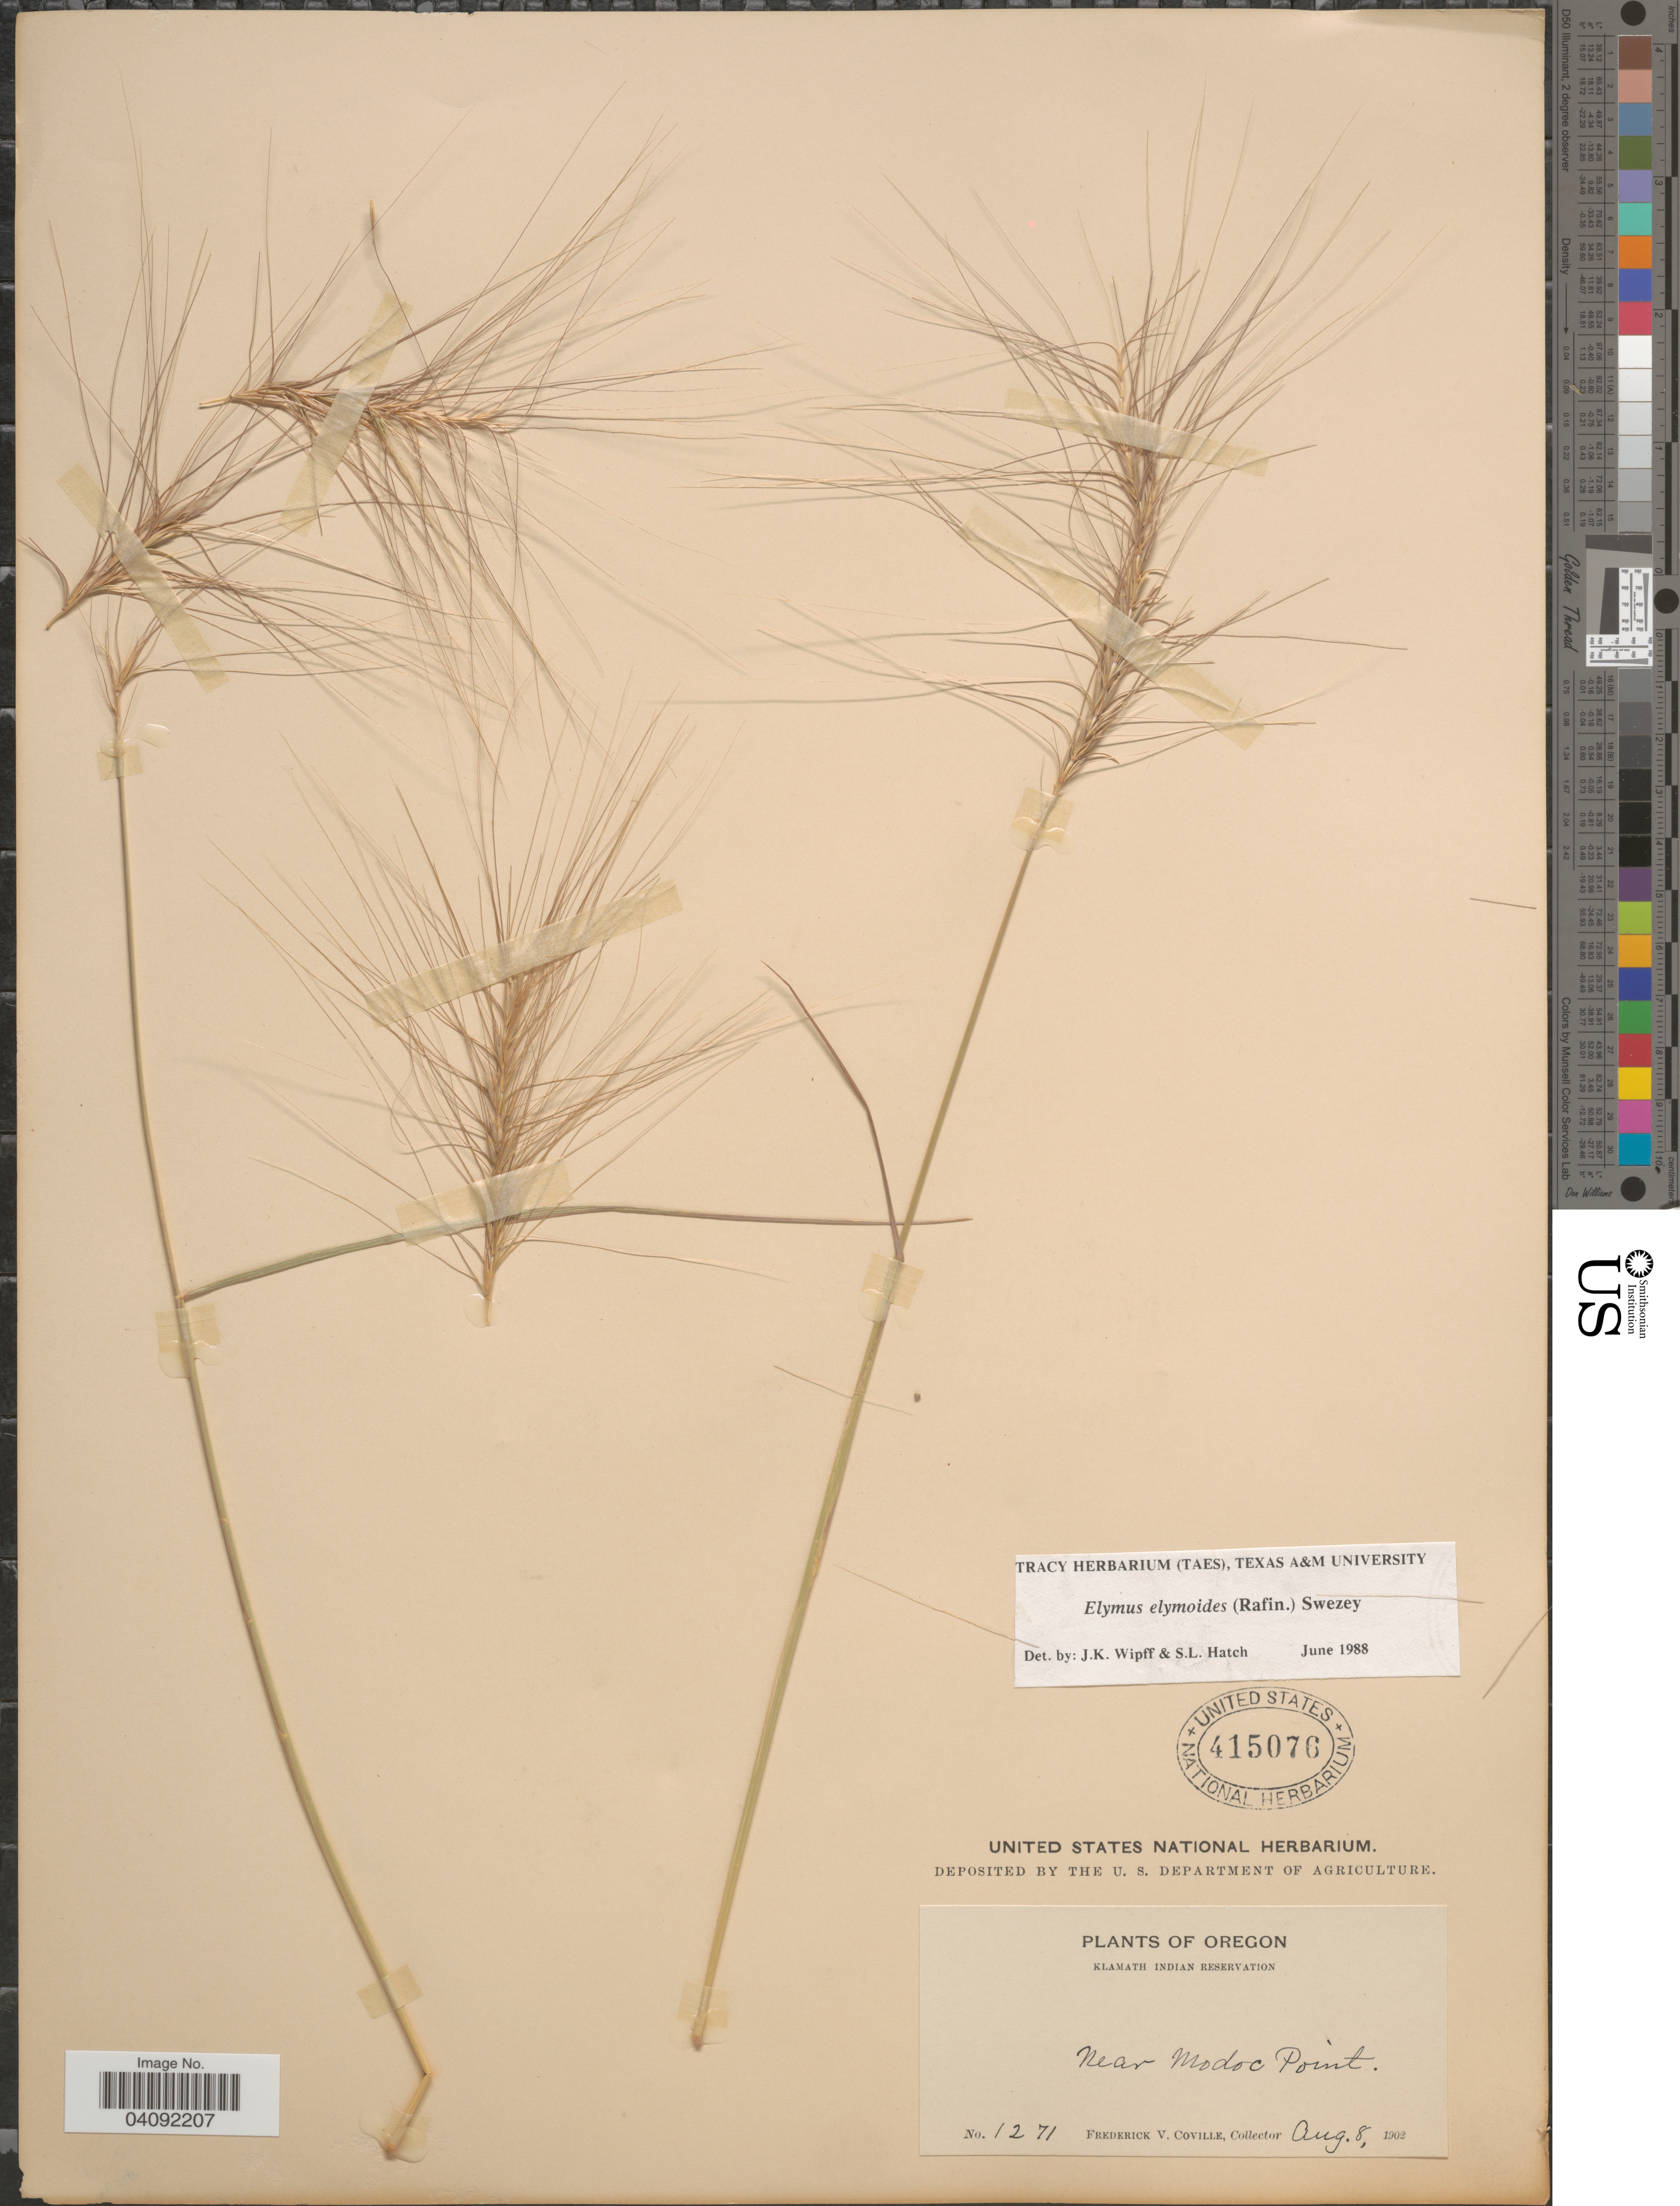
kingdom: Plantae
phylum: Tracheophyta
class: Liliopsida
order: Poales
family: Poaceae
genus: Elymus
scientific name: Elymus elymoides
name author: (Raf.) Swezey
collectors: F. V. Coville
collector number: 1271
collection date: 1902-08-08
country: United States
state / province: Oregon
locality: Klamath Indian Reservation. Near Modoc Point.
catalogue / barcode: US 415076